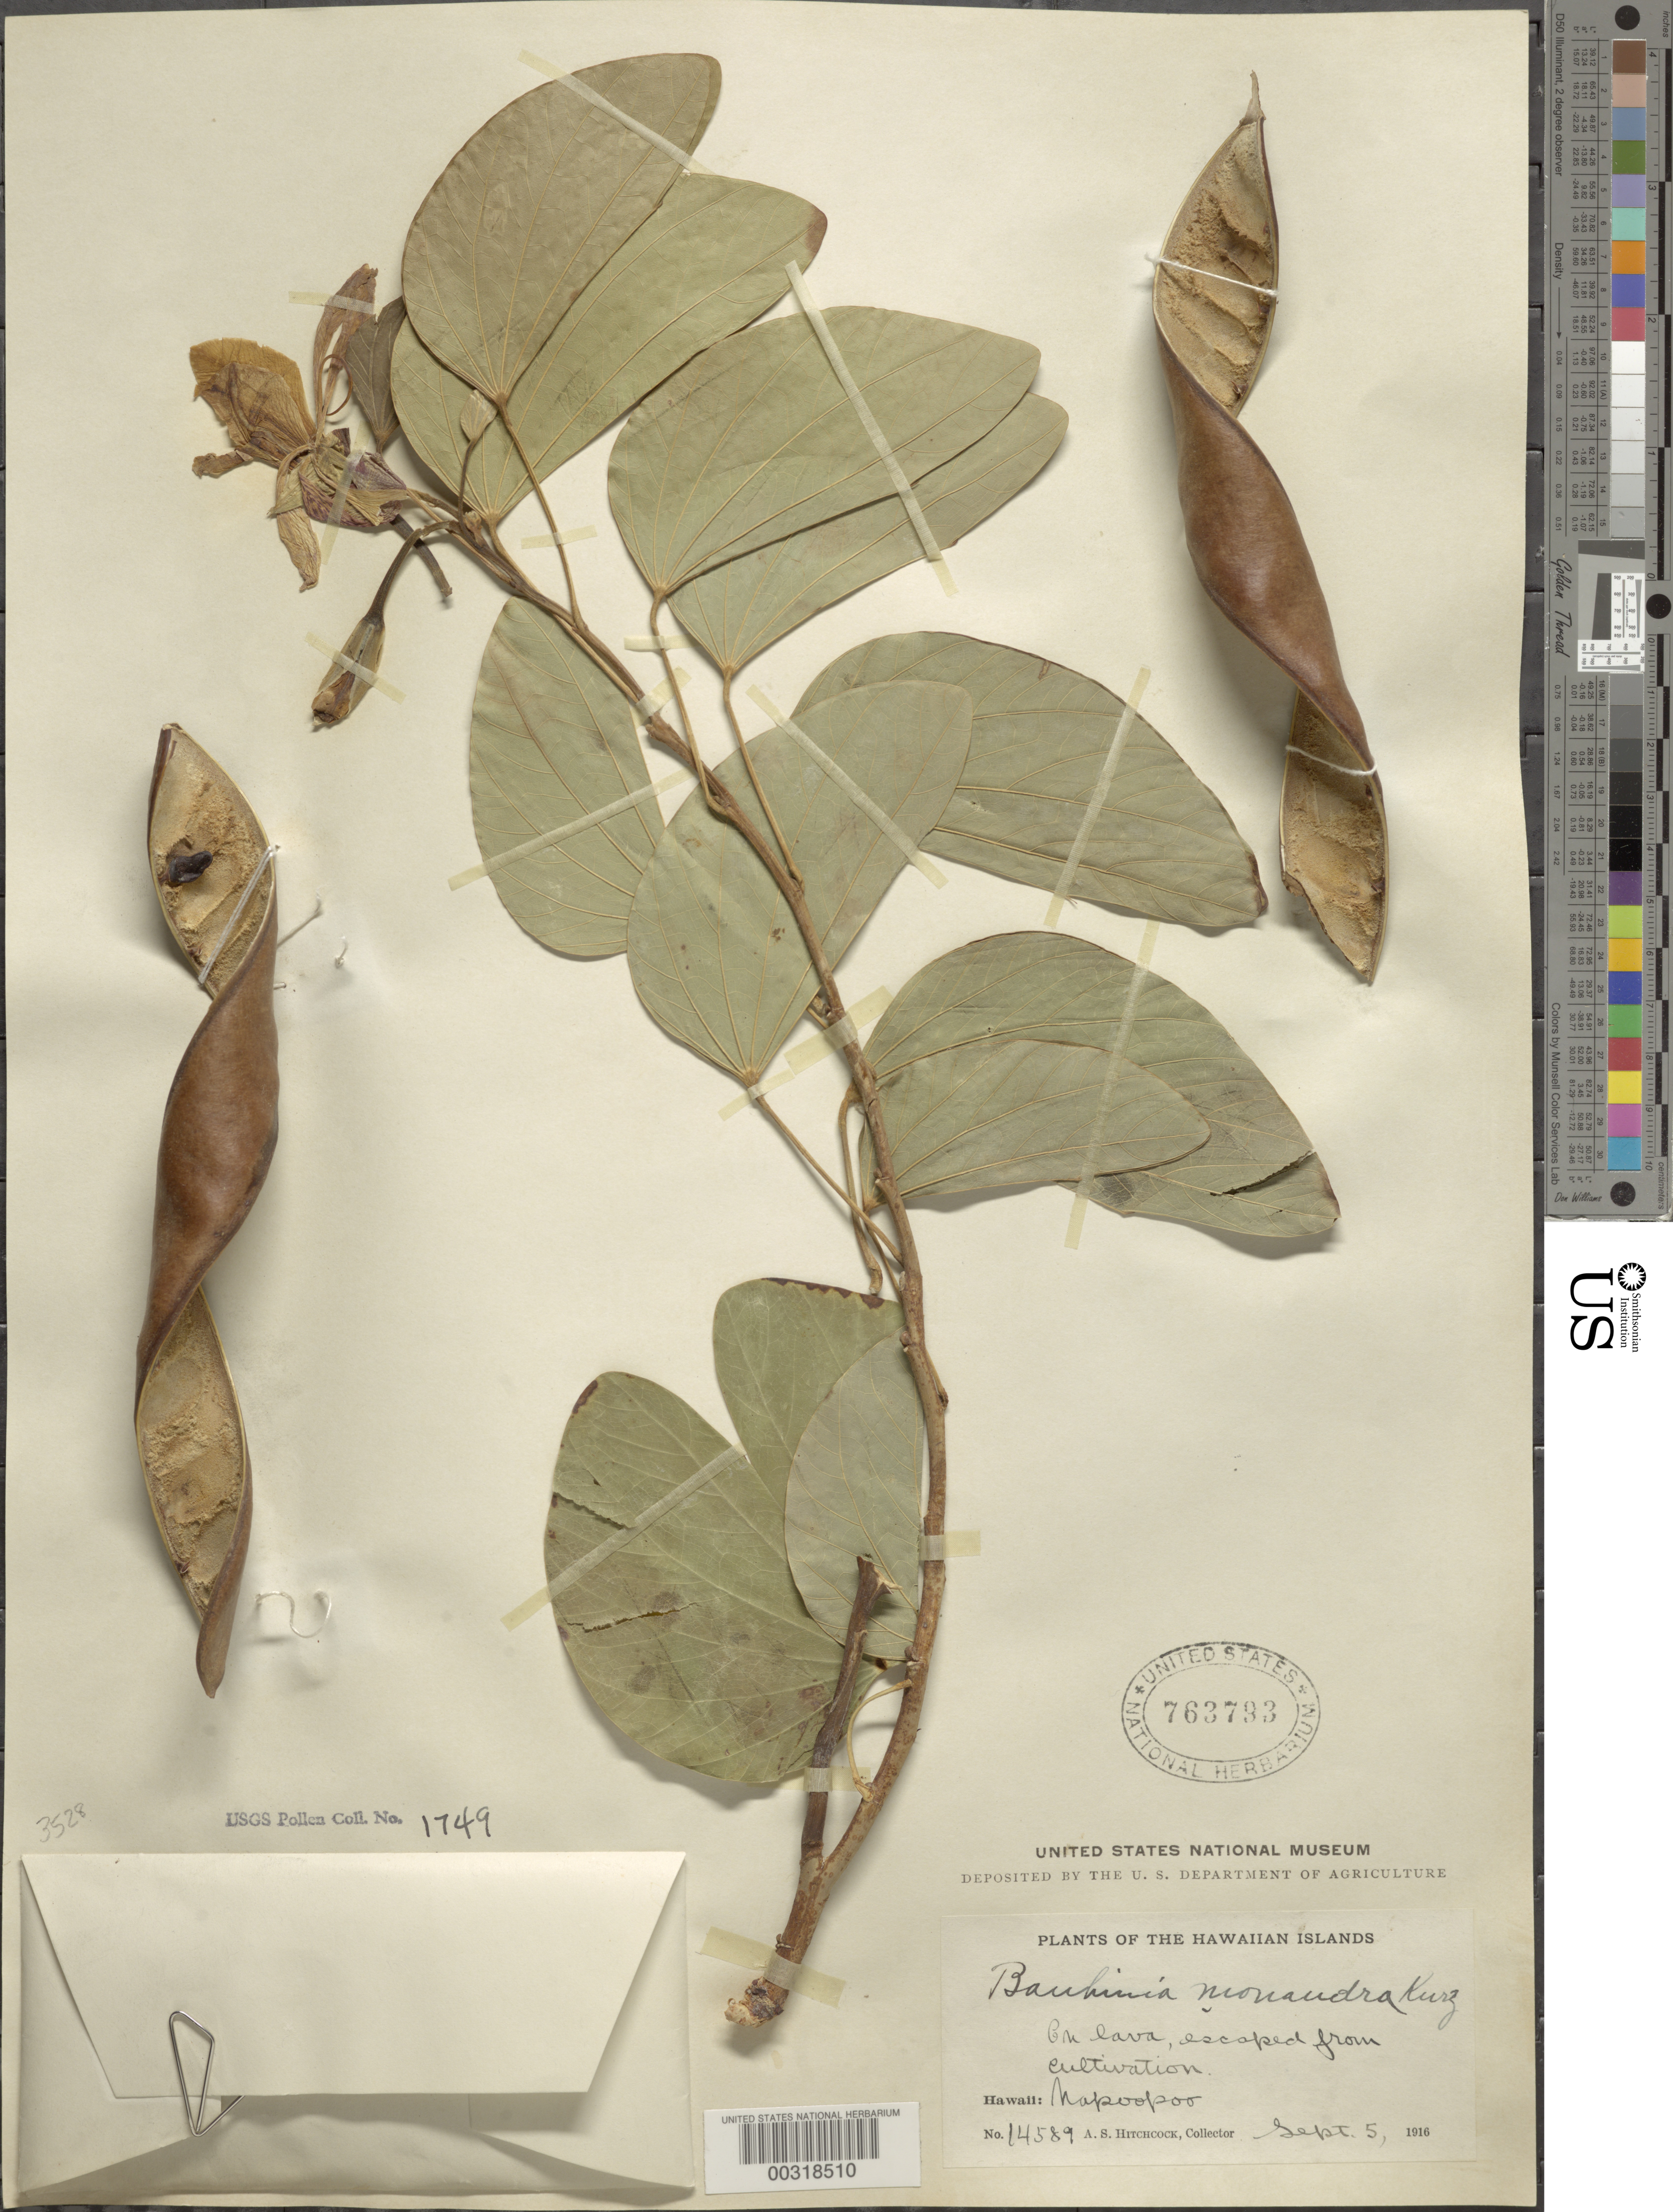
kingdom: Plantae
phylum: Tracheophyta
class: Magnoliopsida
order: Fabales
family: Fabaceae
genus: Bauhinia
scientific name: Bauhinia monandra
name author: Kurz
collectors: A. S. Hitchcock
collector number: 14589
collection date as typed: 05 Sep 1916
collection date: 1916-09-05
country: United States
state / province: Hawaii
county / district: Maui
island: Maui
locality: Napoopoo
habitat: On lava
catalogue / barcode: US 763793